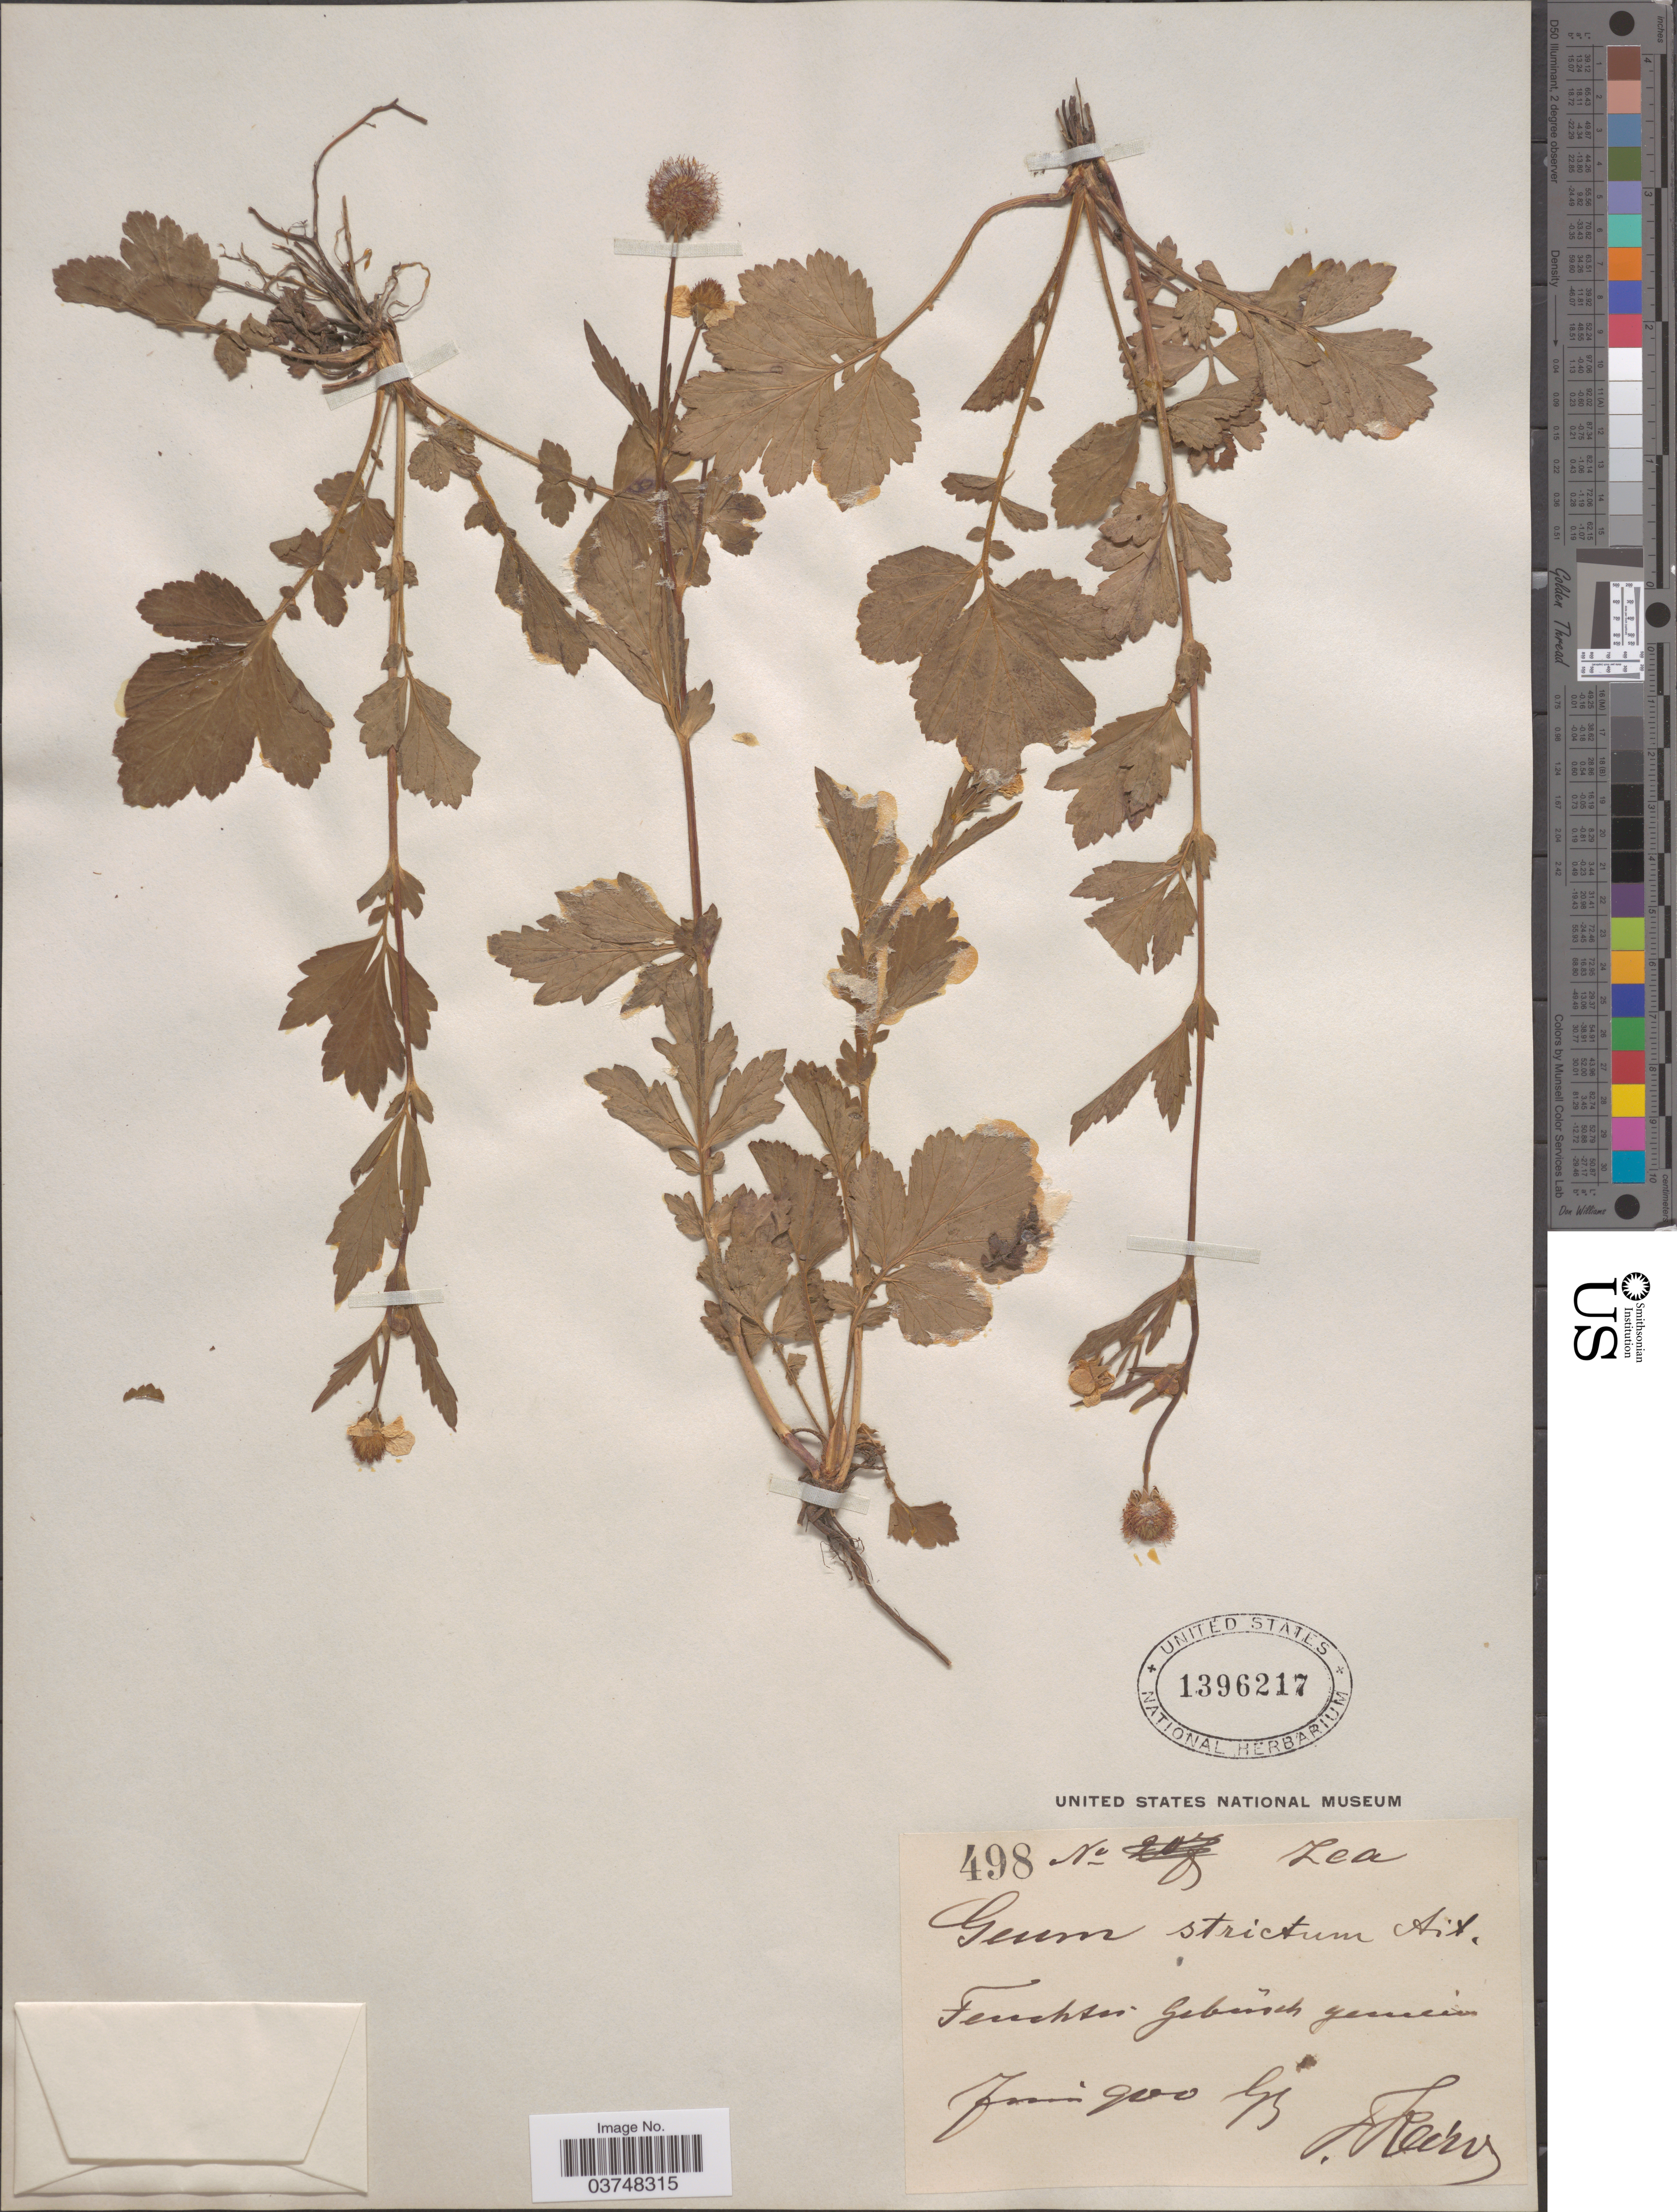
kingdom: Plantae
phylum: Tracheophyta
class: Magnoliopsida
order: Rosales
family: Rosaceae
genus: Geum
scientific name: Geum strictum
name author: Aiton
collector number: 498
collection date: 1900-06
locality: Fenschsei Gebusch [illegible text].[interpreted]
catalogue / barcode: US 1396217